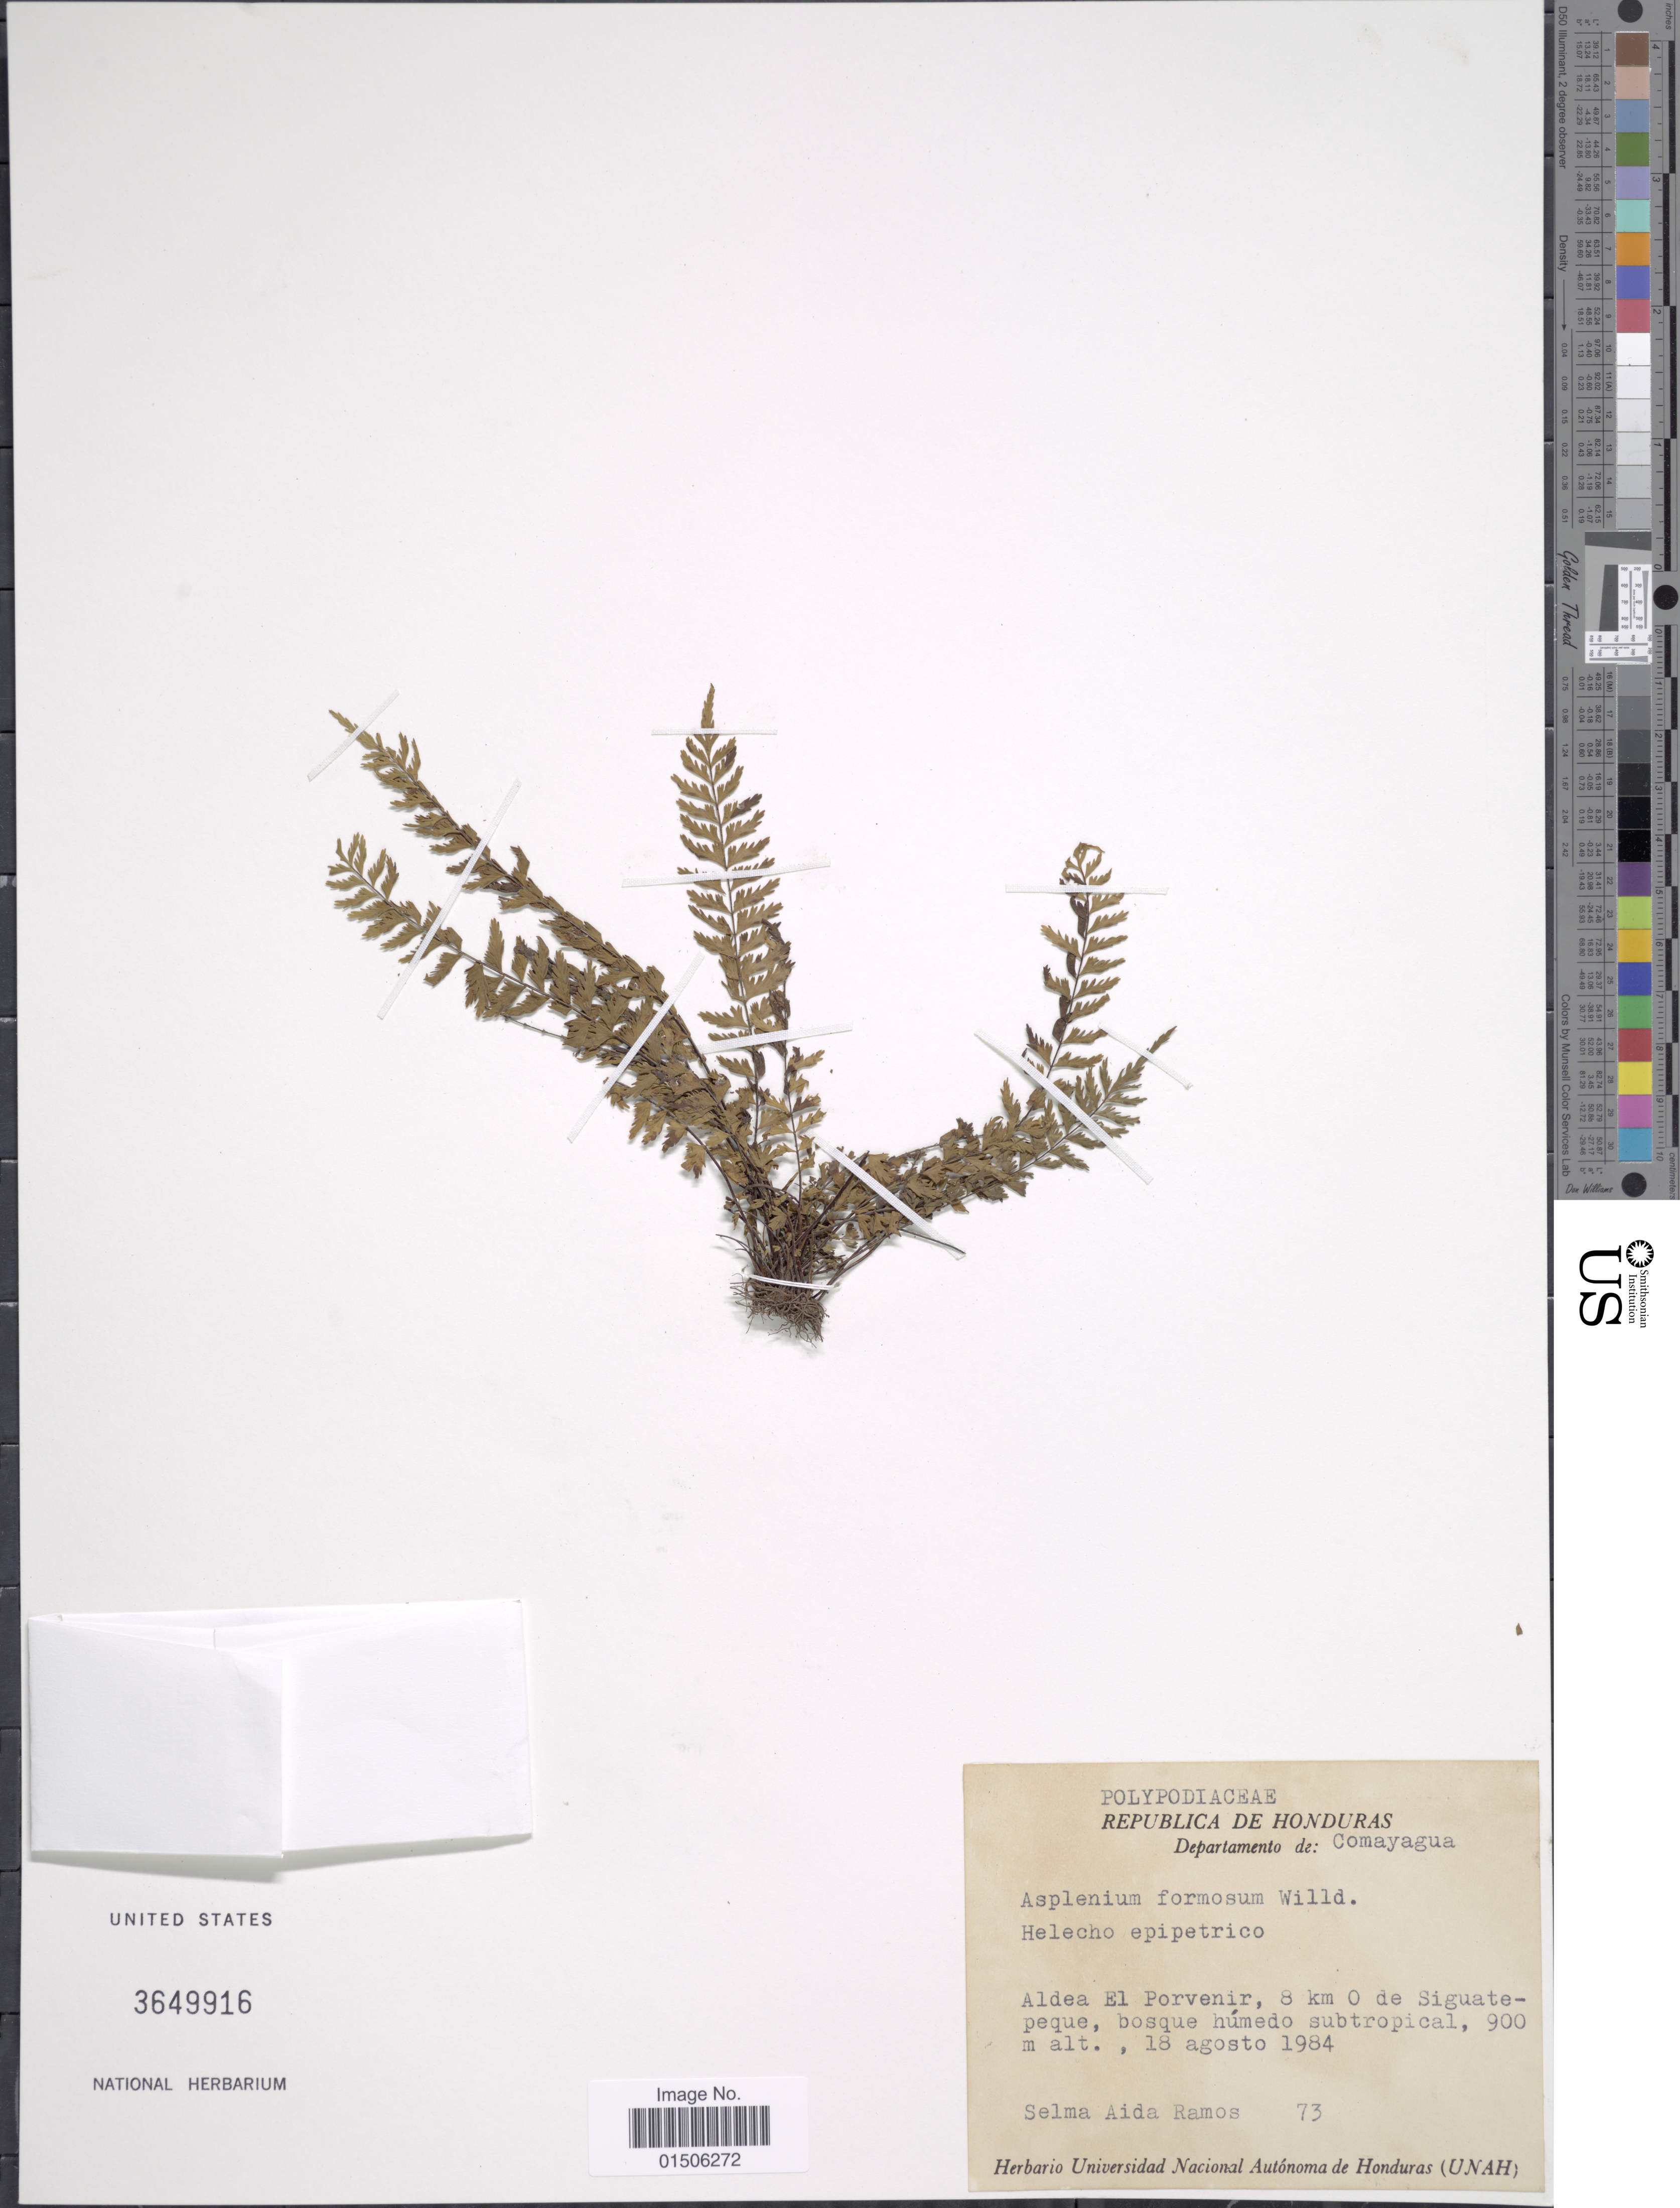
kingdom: Plantae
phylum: Tracheophyta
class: Polypodiopsida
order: Polypodiales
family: Aspleniaceae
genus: Asplenium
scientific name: Asplenium formosum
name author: Willd.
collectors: S. A. Ramos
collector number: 73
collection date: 1984-08-18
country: Honduras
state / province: Comayagua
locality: Republica de Honduras,Departmento de: Comayagua, Aldea El Porvenir, 8 km O de Siguatepeque, bosque húmedo subtropical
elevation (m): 900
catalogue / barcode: US 3649916